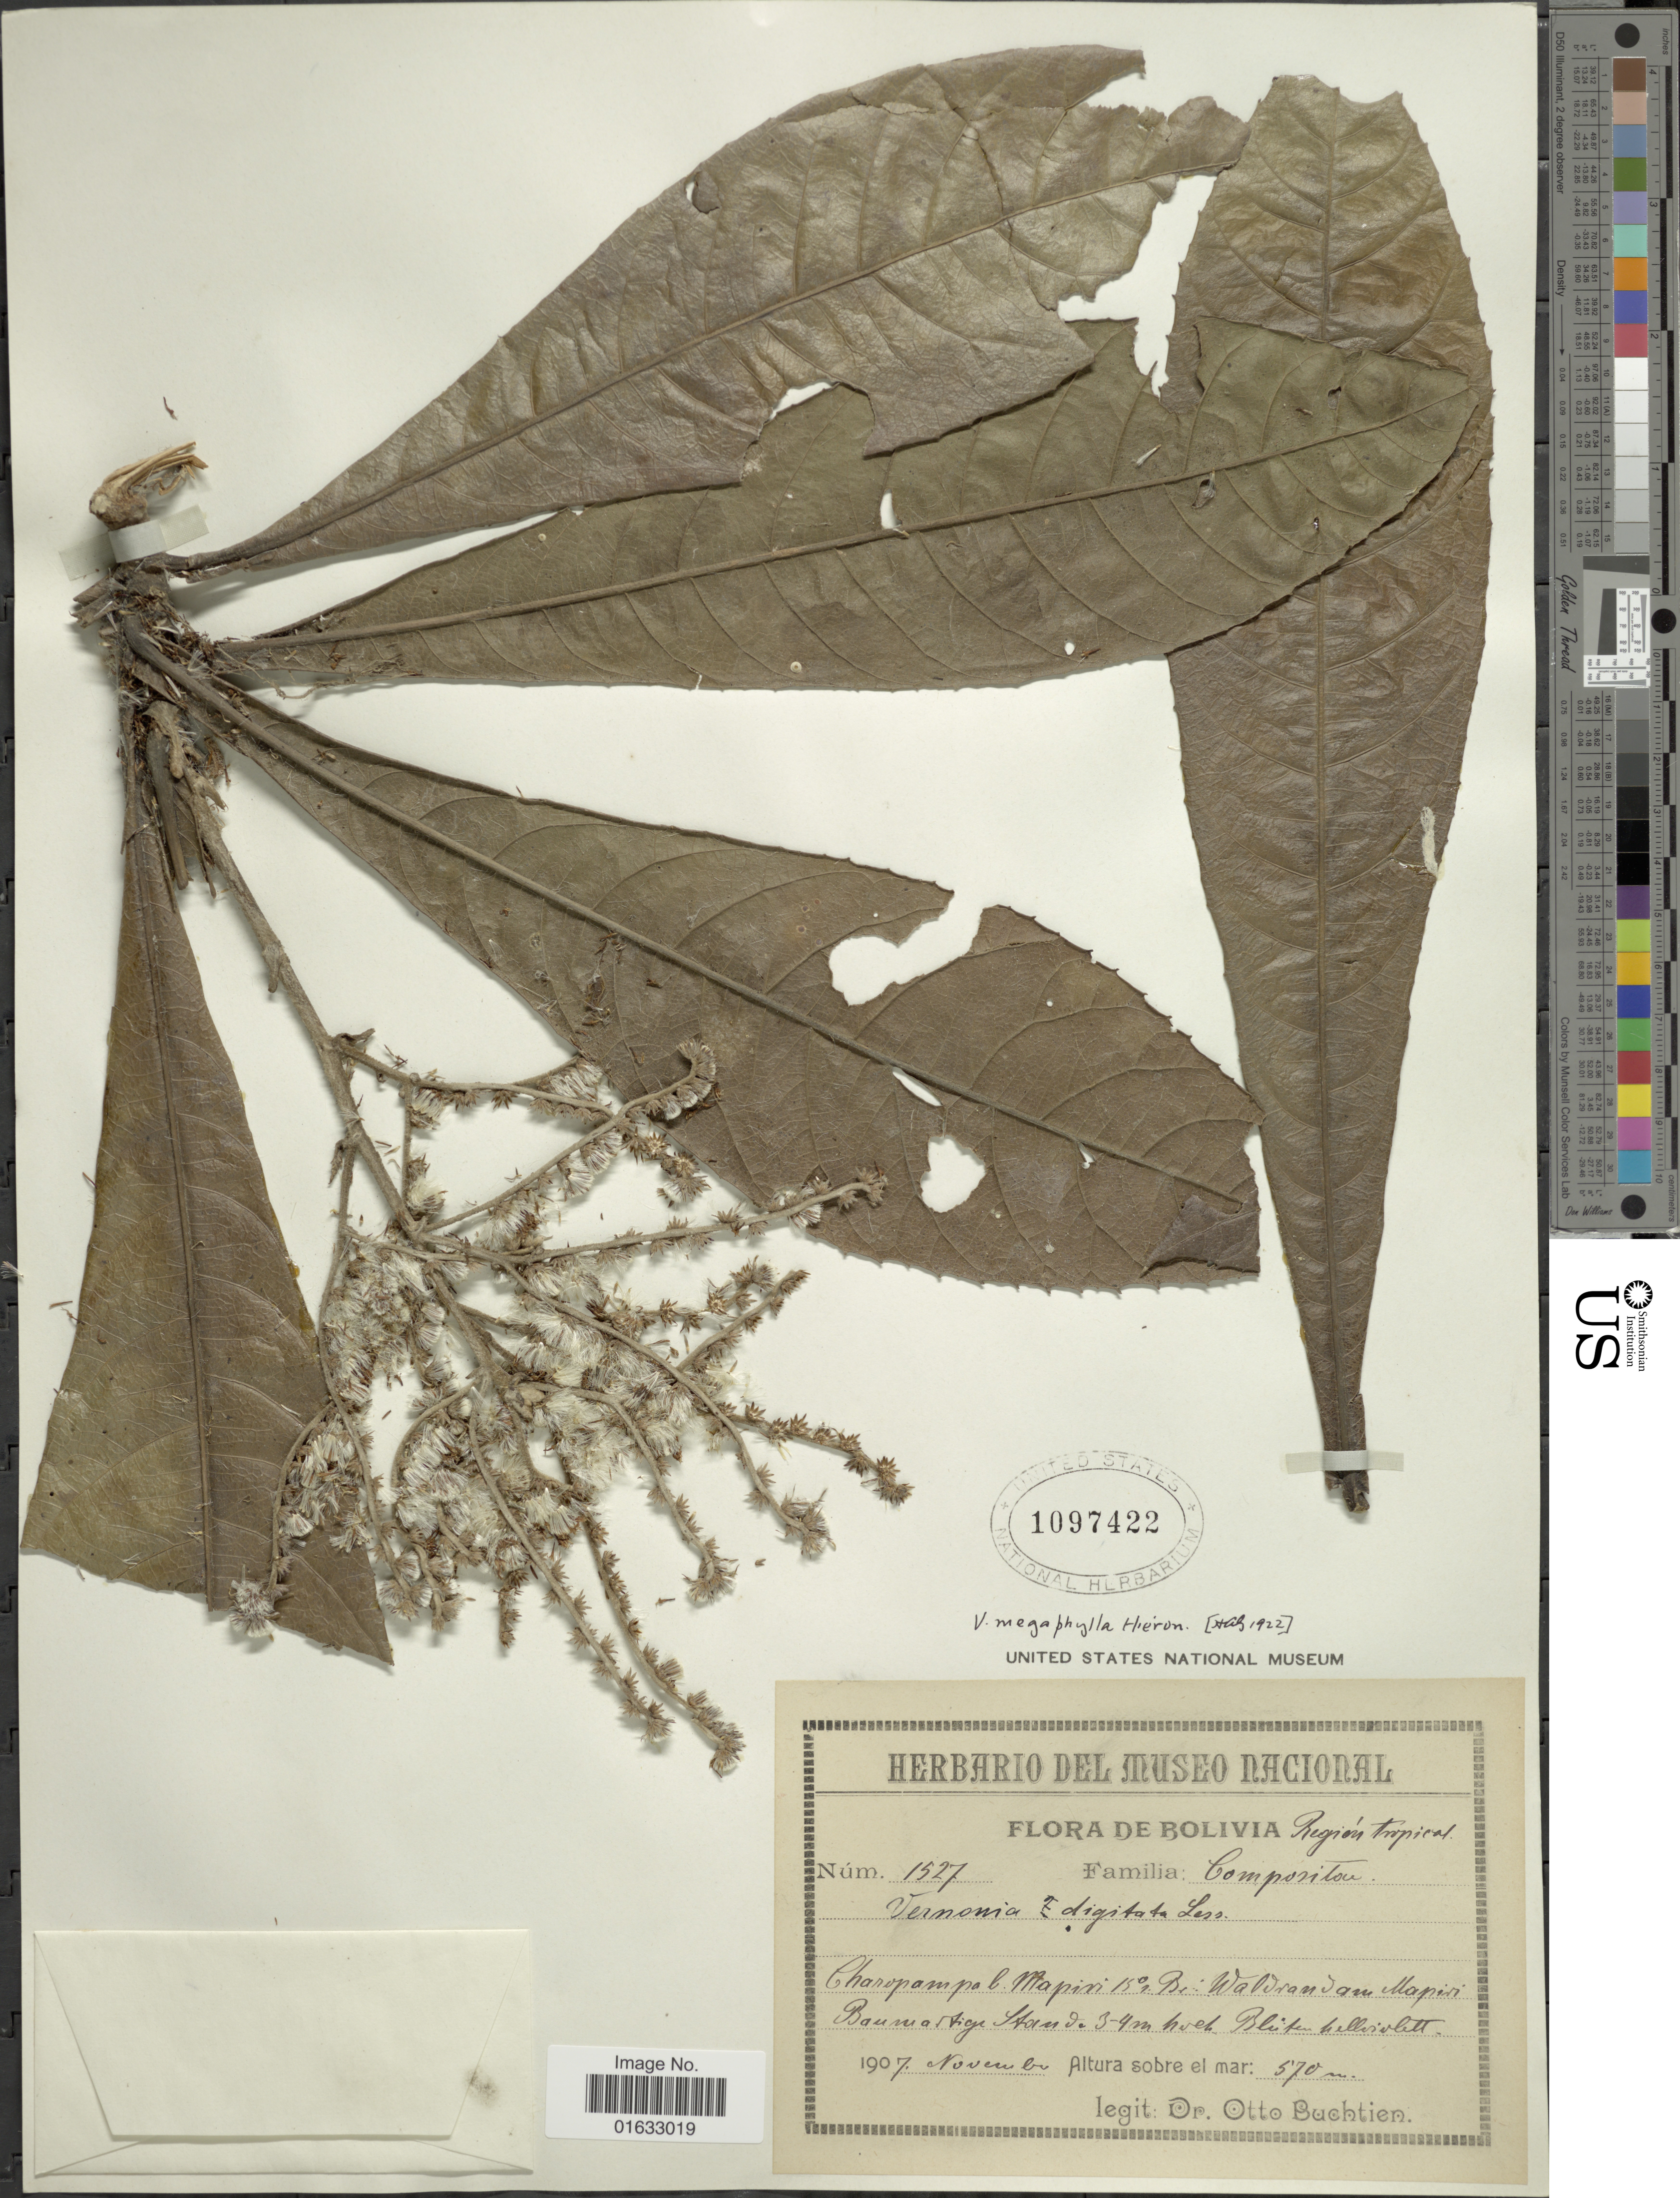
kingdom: Plantae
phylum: Tracheophyta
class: Magnoliopsida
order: Asterales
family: Asteraceae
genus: Eirmocephala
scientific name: Eirmocephala megaphylla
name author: (Hieron.) H. Rob.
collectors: O. Buchtien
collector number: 1527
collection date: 1907-11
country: Bolivia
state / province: La Paz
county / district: Mapiri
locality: Charopampa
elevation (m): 570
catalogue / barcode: US 1097422